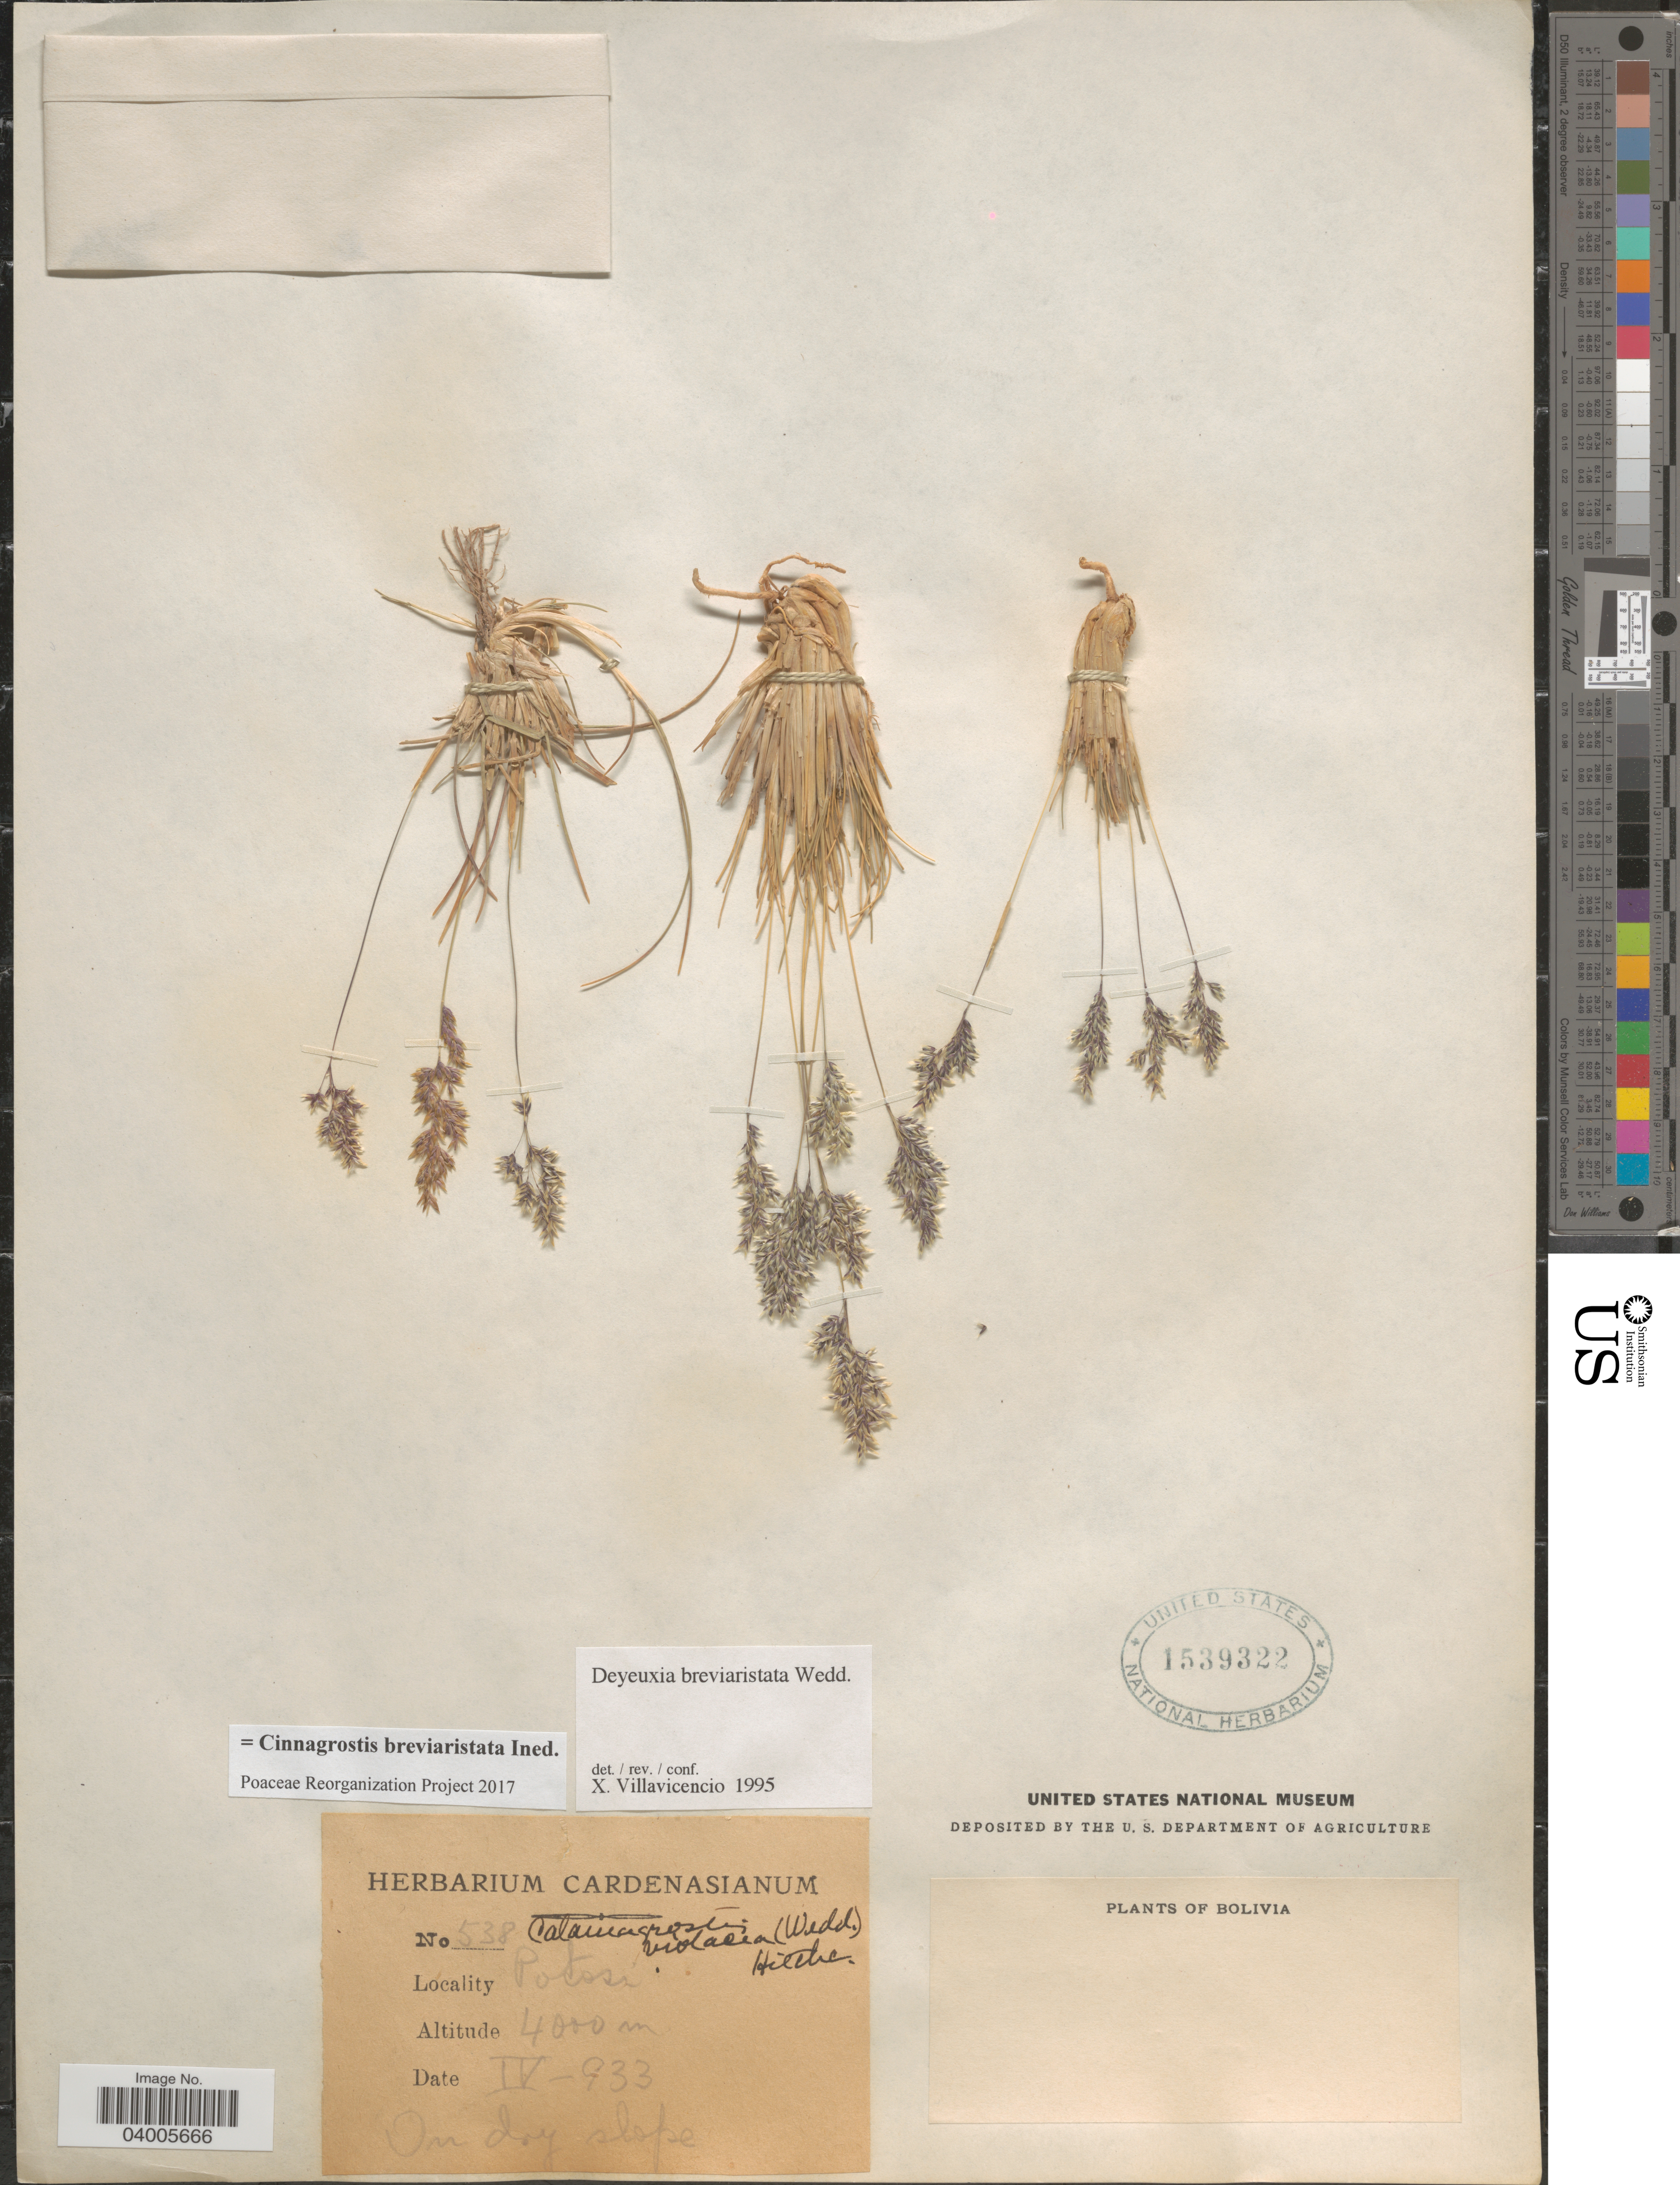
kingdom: Plantae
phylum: Tracheophyta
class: Liliopsida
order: Poales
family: Poaceae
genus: Cinnagrostis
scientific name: Cinnagrostis breviaristata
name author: (Wedd.) P.M. Peterson et al.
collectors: ex herb. Cardenasianum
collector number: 538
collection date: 1933-04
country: Bolivia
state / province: Potosi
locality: On dry slope.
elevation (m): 4000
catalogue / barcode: US 1539322